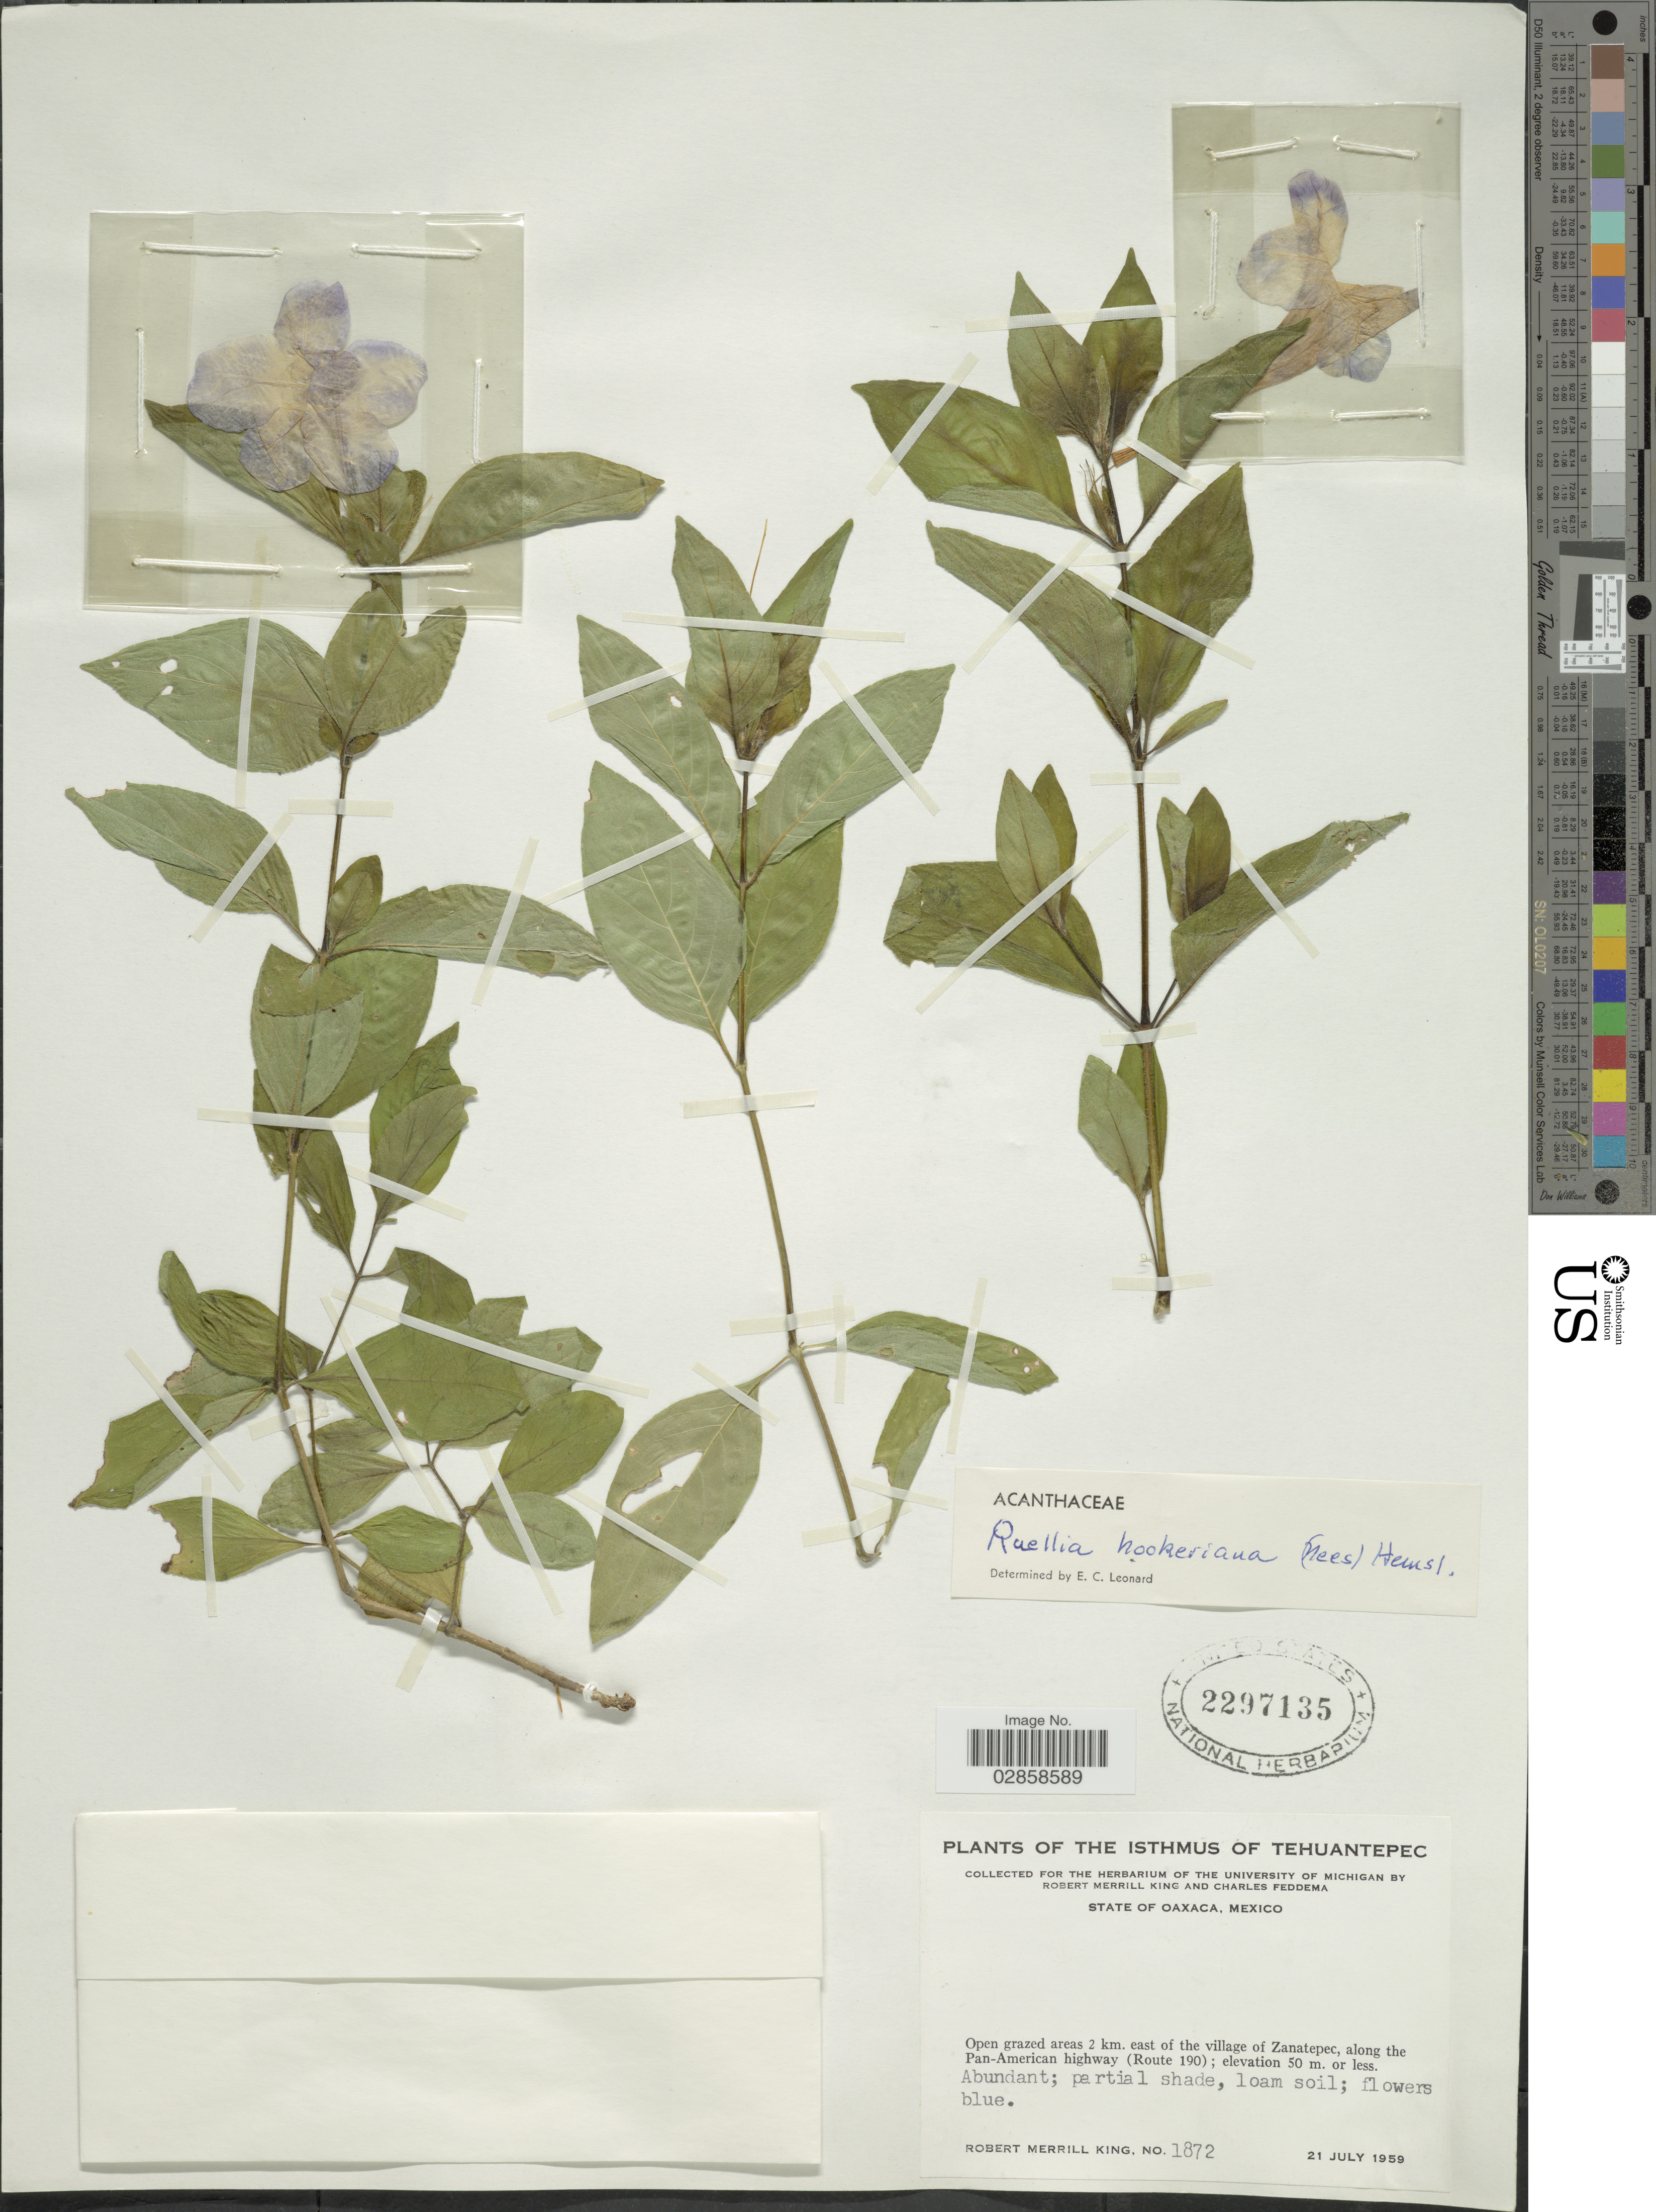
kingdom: Plantae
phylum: Tracheophyta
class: Magnoliopsida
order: Lamiales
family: Acanthaceae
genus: Ruellia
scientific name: Ruellia hookeriana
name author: (Nees) Hemsl.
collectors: R. M. King & C. Feddema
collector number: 1872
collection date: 1959-07-21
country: Mexico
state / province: Oaxaca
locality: Isthmus of Tehuantepec. 2 km. east of the village of Zanatepec, along the Pan-American highway (Route 190).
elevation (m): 50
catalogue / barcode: US 2297135